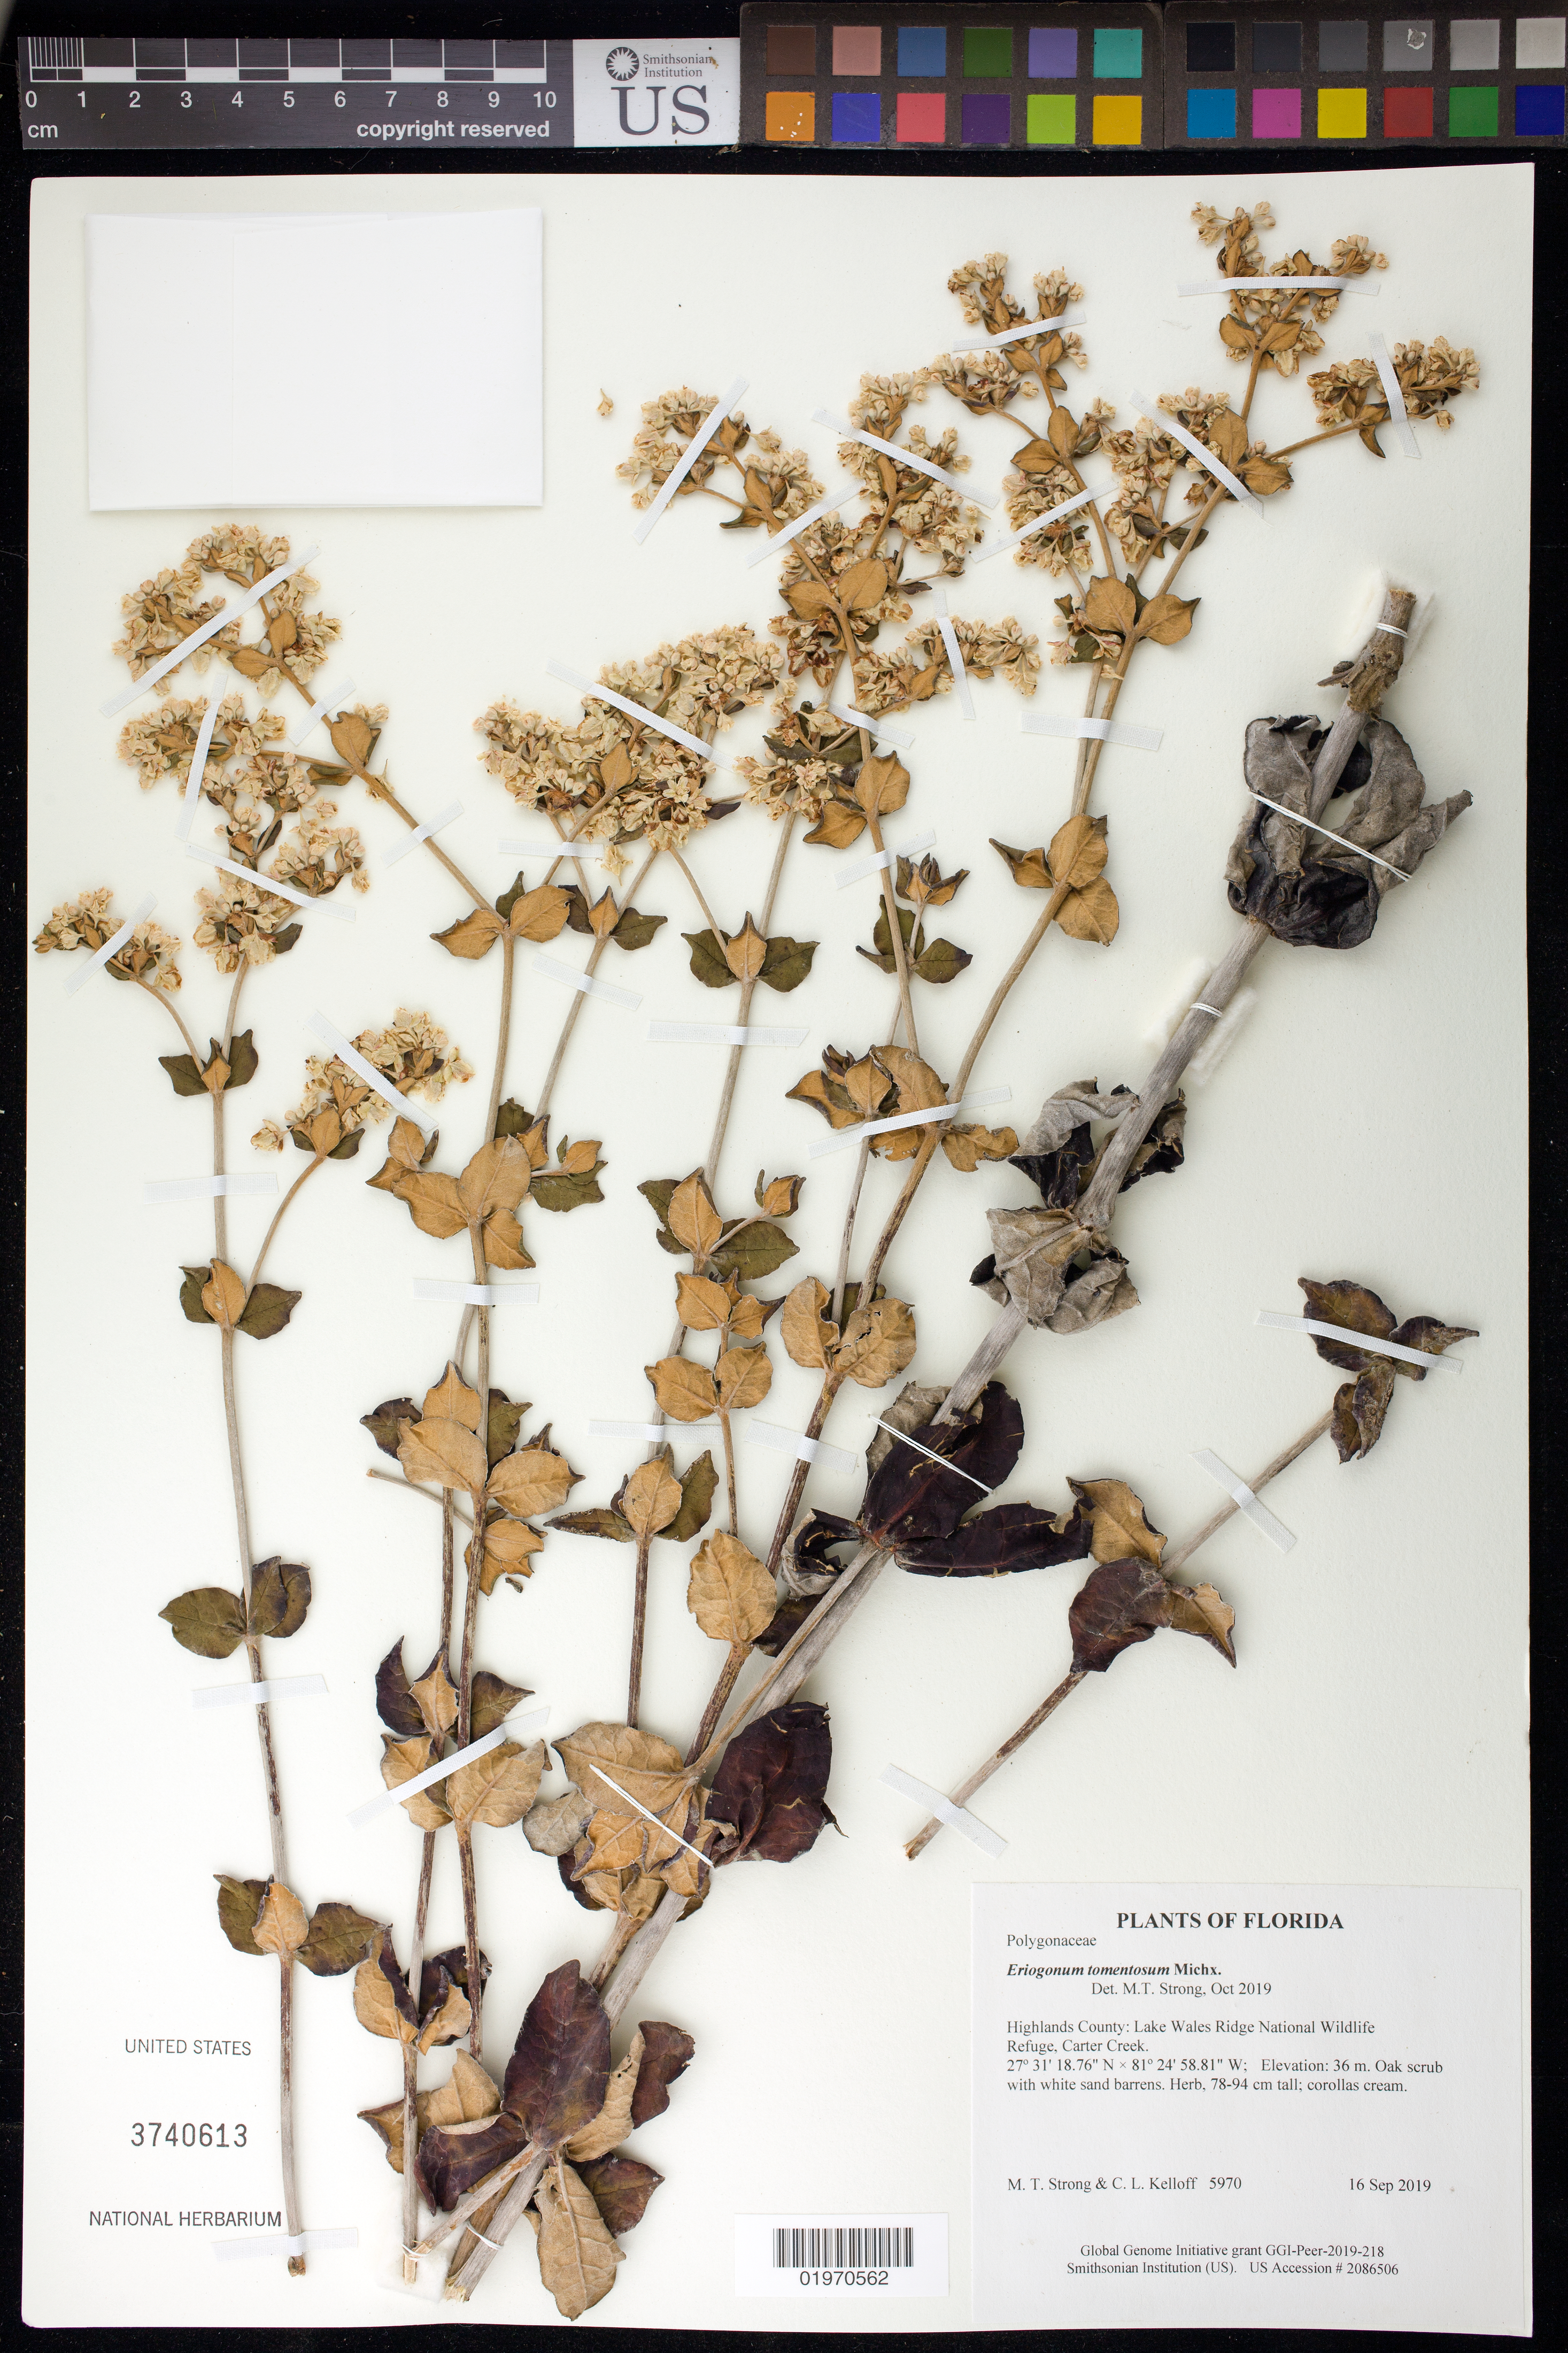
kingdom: Plantae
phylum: Tracheophyta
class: Magnoliopsida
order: Caryophyllales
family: Polygonaceae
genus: Eriogonum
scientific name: Eriogonum tomentosum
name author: Michx.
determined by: Strong, Mark T., (BOT), Smithsonian Institution - National Museum of Natural History (UNITED STATES)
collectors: M. T. Strong & C. L. Kelloff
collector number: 5970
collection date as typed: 16 Sep 2019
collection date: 2019-09-16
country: United States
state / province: Florida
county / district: Highlands County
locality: Lake Wales Ridge National Wildlife Refuge, Carter Creek.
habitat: Oak scrub with white sand barrens.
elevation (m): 36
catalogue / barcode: US 3740613